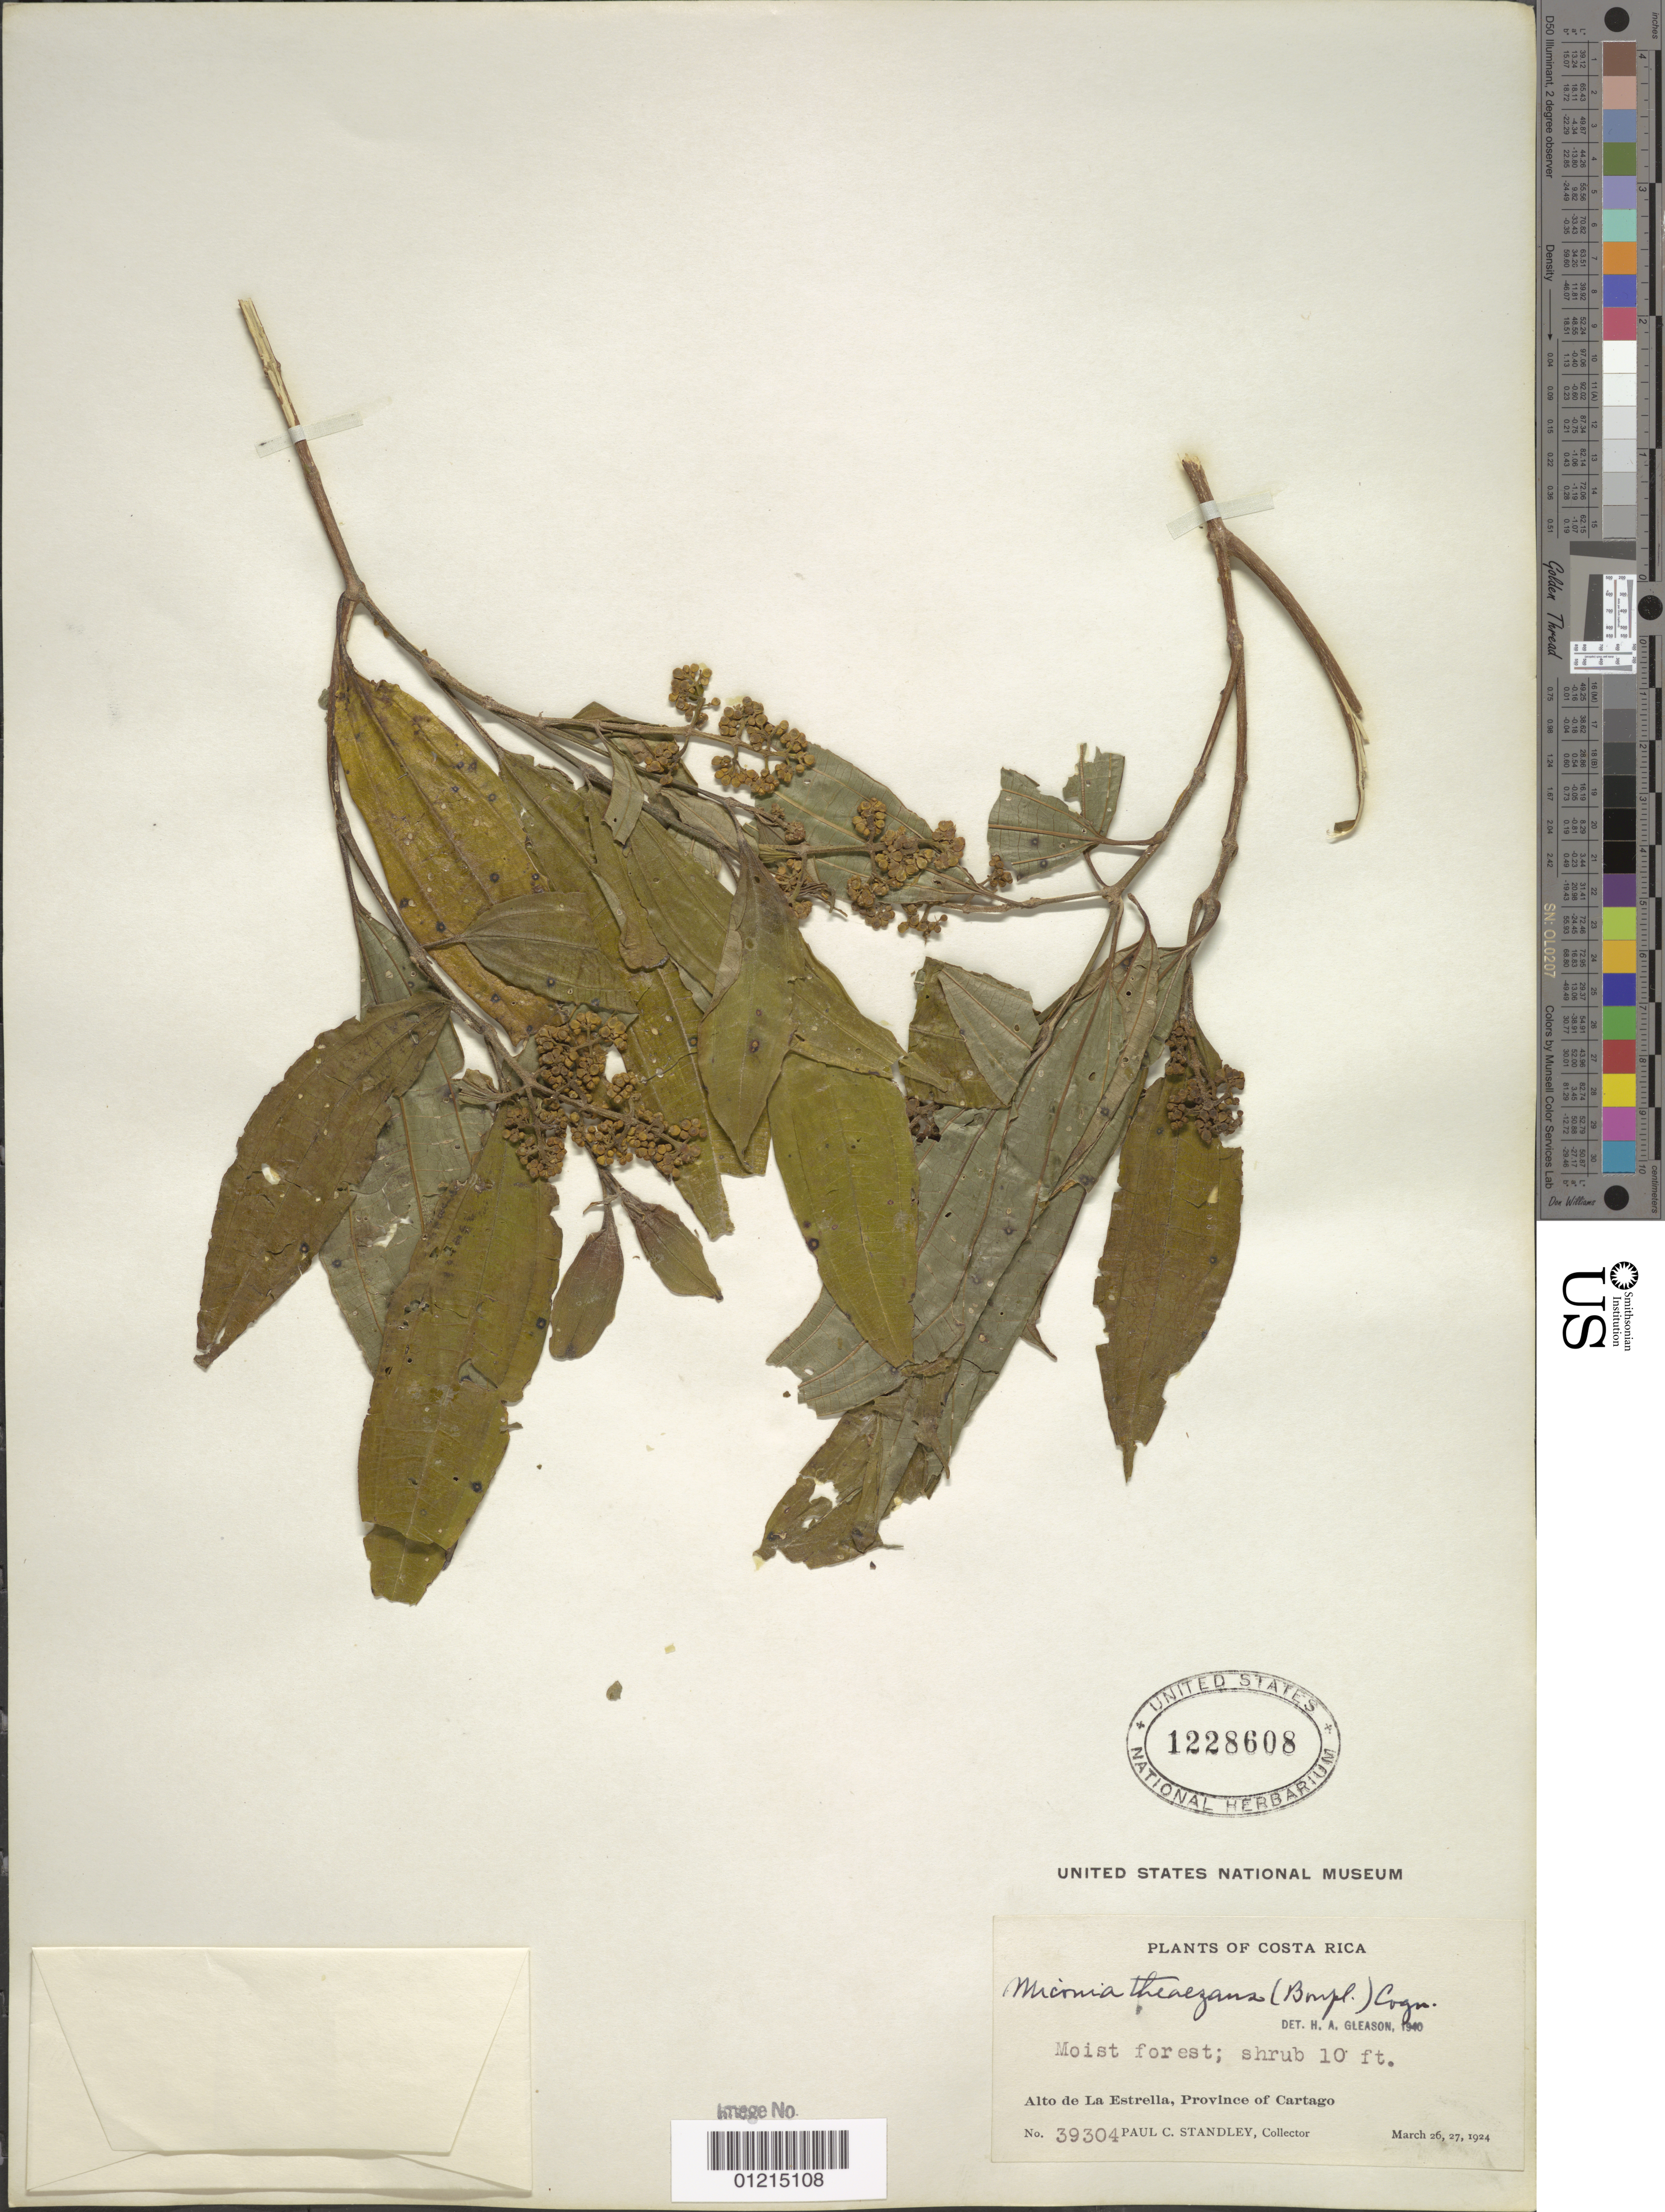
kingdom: Plantae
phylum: Tracheophyta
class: Magnoliopsida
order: Myrtales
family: Melastomataceae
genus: Miconia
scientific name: Miconia theizans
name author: (Bonpl.) Cogn.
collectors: P. C. Standley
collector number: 39304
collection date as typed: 26 Mar 1924 and 27 Mar 1924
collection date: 1924-03-26,1924-03-27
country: Costa Rica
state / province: Cartago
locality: Alto de La Estrella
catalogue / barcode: US 1228608